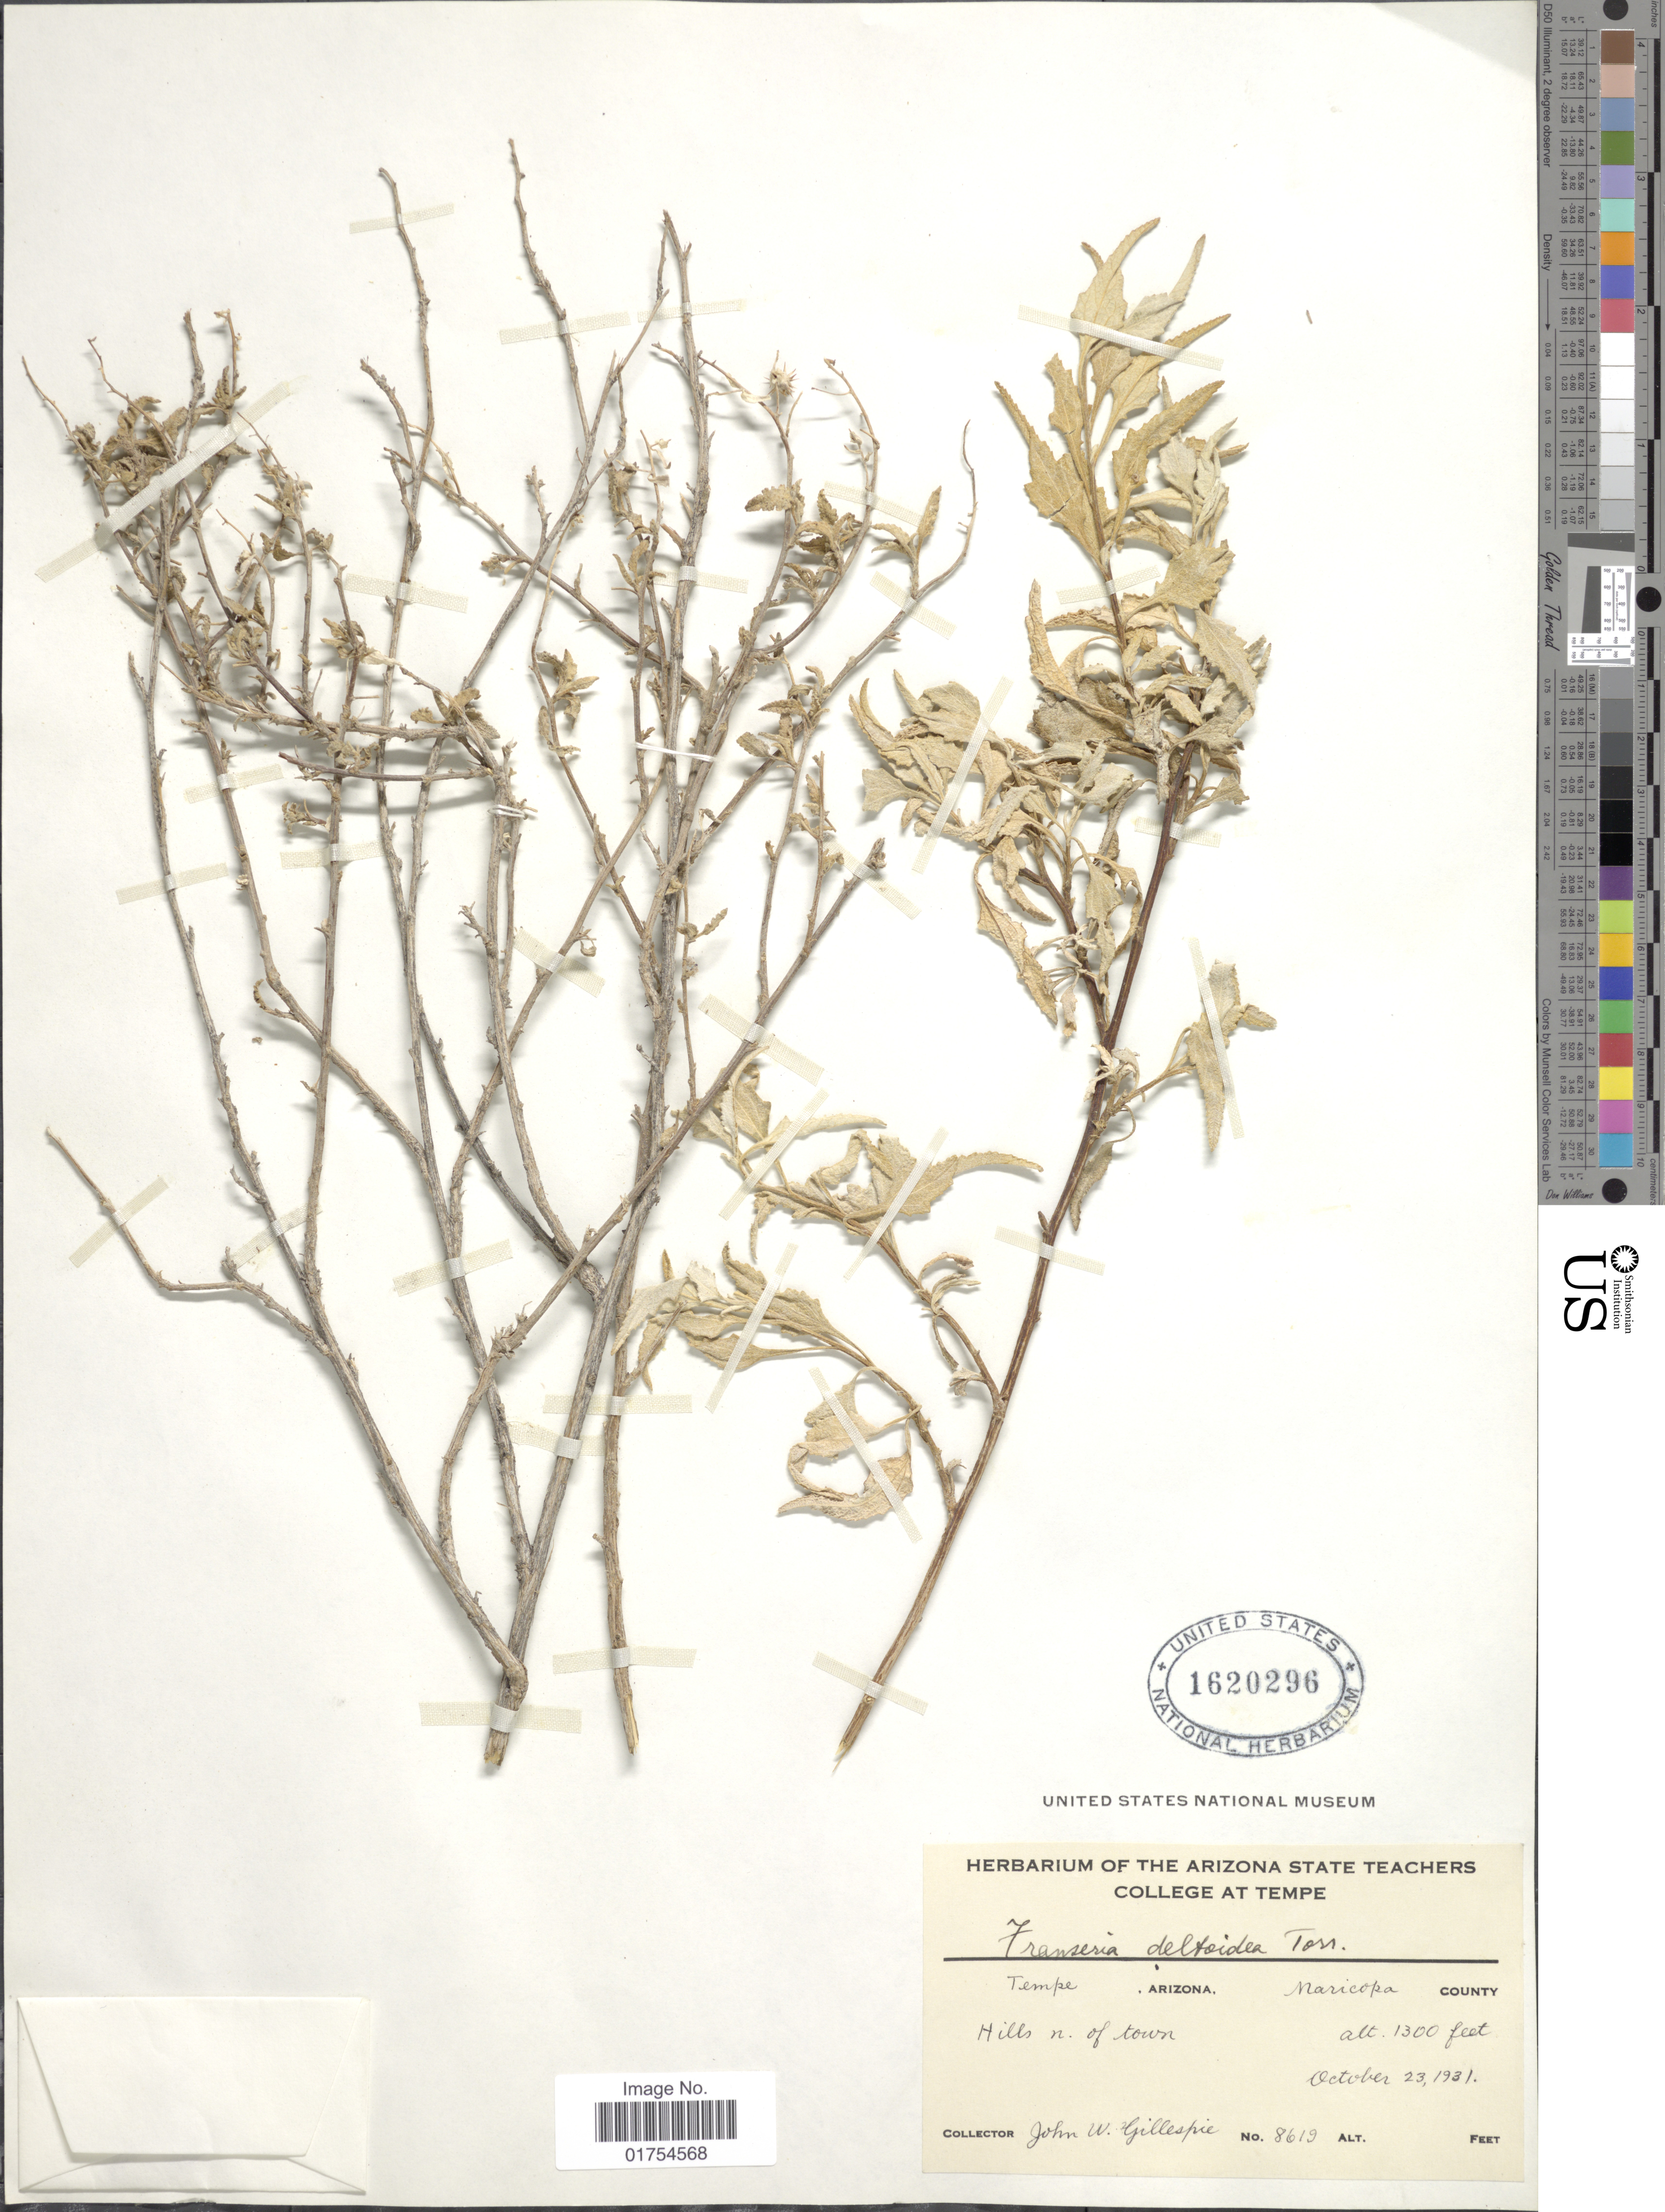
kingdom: Plantae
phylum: Tracheophyta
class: Magnoliopsida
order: Asterales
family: Asteraceae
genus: Franseria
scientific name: Franseria deltoidea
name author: Torr.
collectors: J. W. Gillespie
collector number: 8619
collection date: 1931-10-23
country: United States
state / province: Arizona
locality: Tempe, Maricopa County, Hills n of town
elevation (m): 396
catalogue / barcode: US 1620296